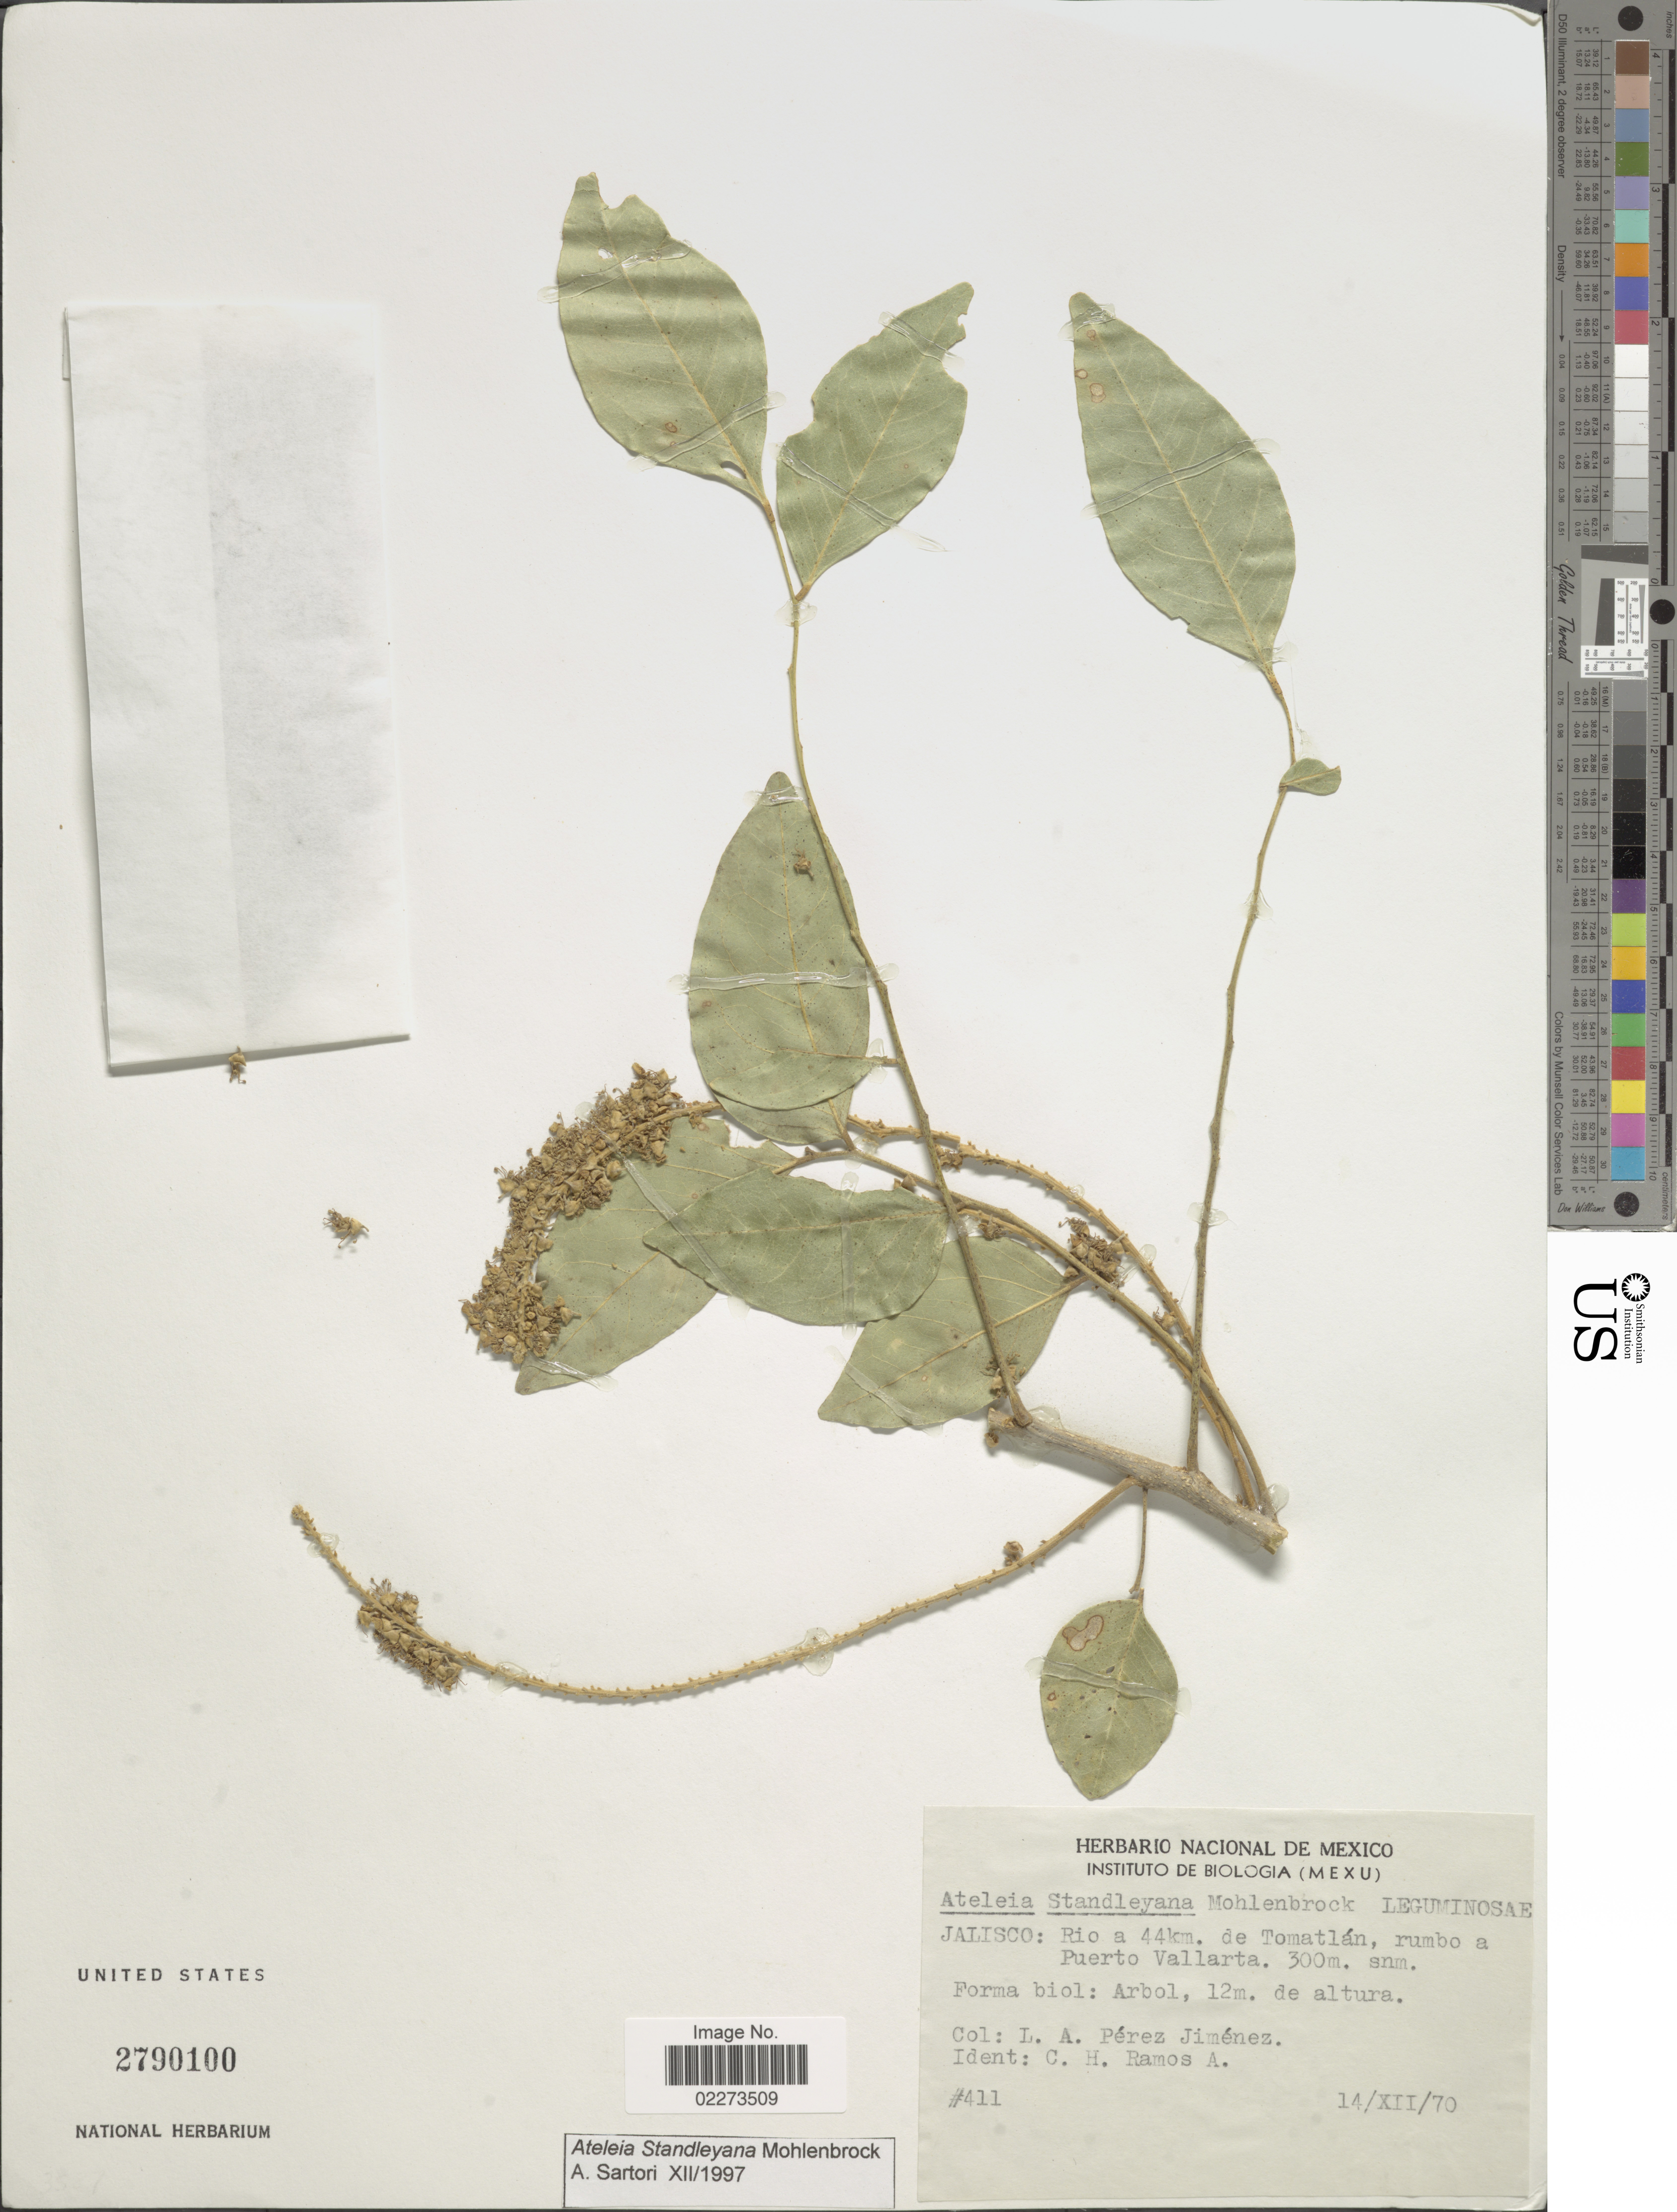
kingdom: Plantae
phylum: Tracheophyta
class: Magnoliopsida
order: Fabales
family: Fabaceae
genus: Ateleia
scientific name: Ateleia standleyana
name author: Mohlenbr.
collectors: L. Perez Jimenez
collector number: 411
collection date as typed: Transcribed d/m/y: 14/12/70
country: Mexico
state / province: Jalisco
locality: Rio a 44 km. de Tomatlan, rumbo a Puerto Vallarta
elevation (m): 300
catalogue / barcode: US 2790100